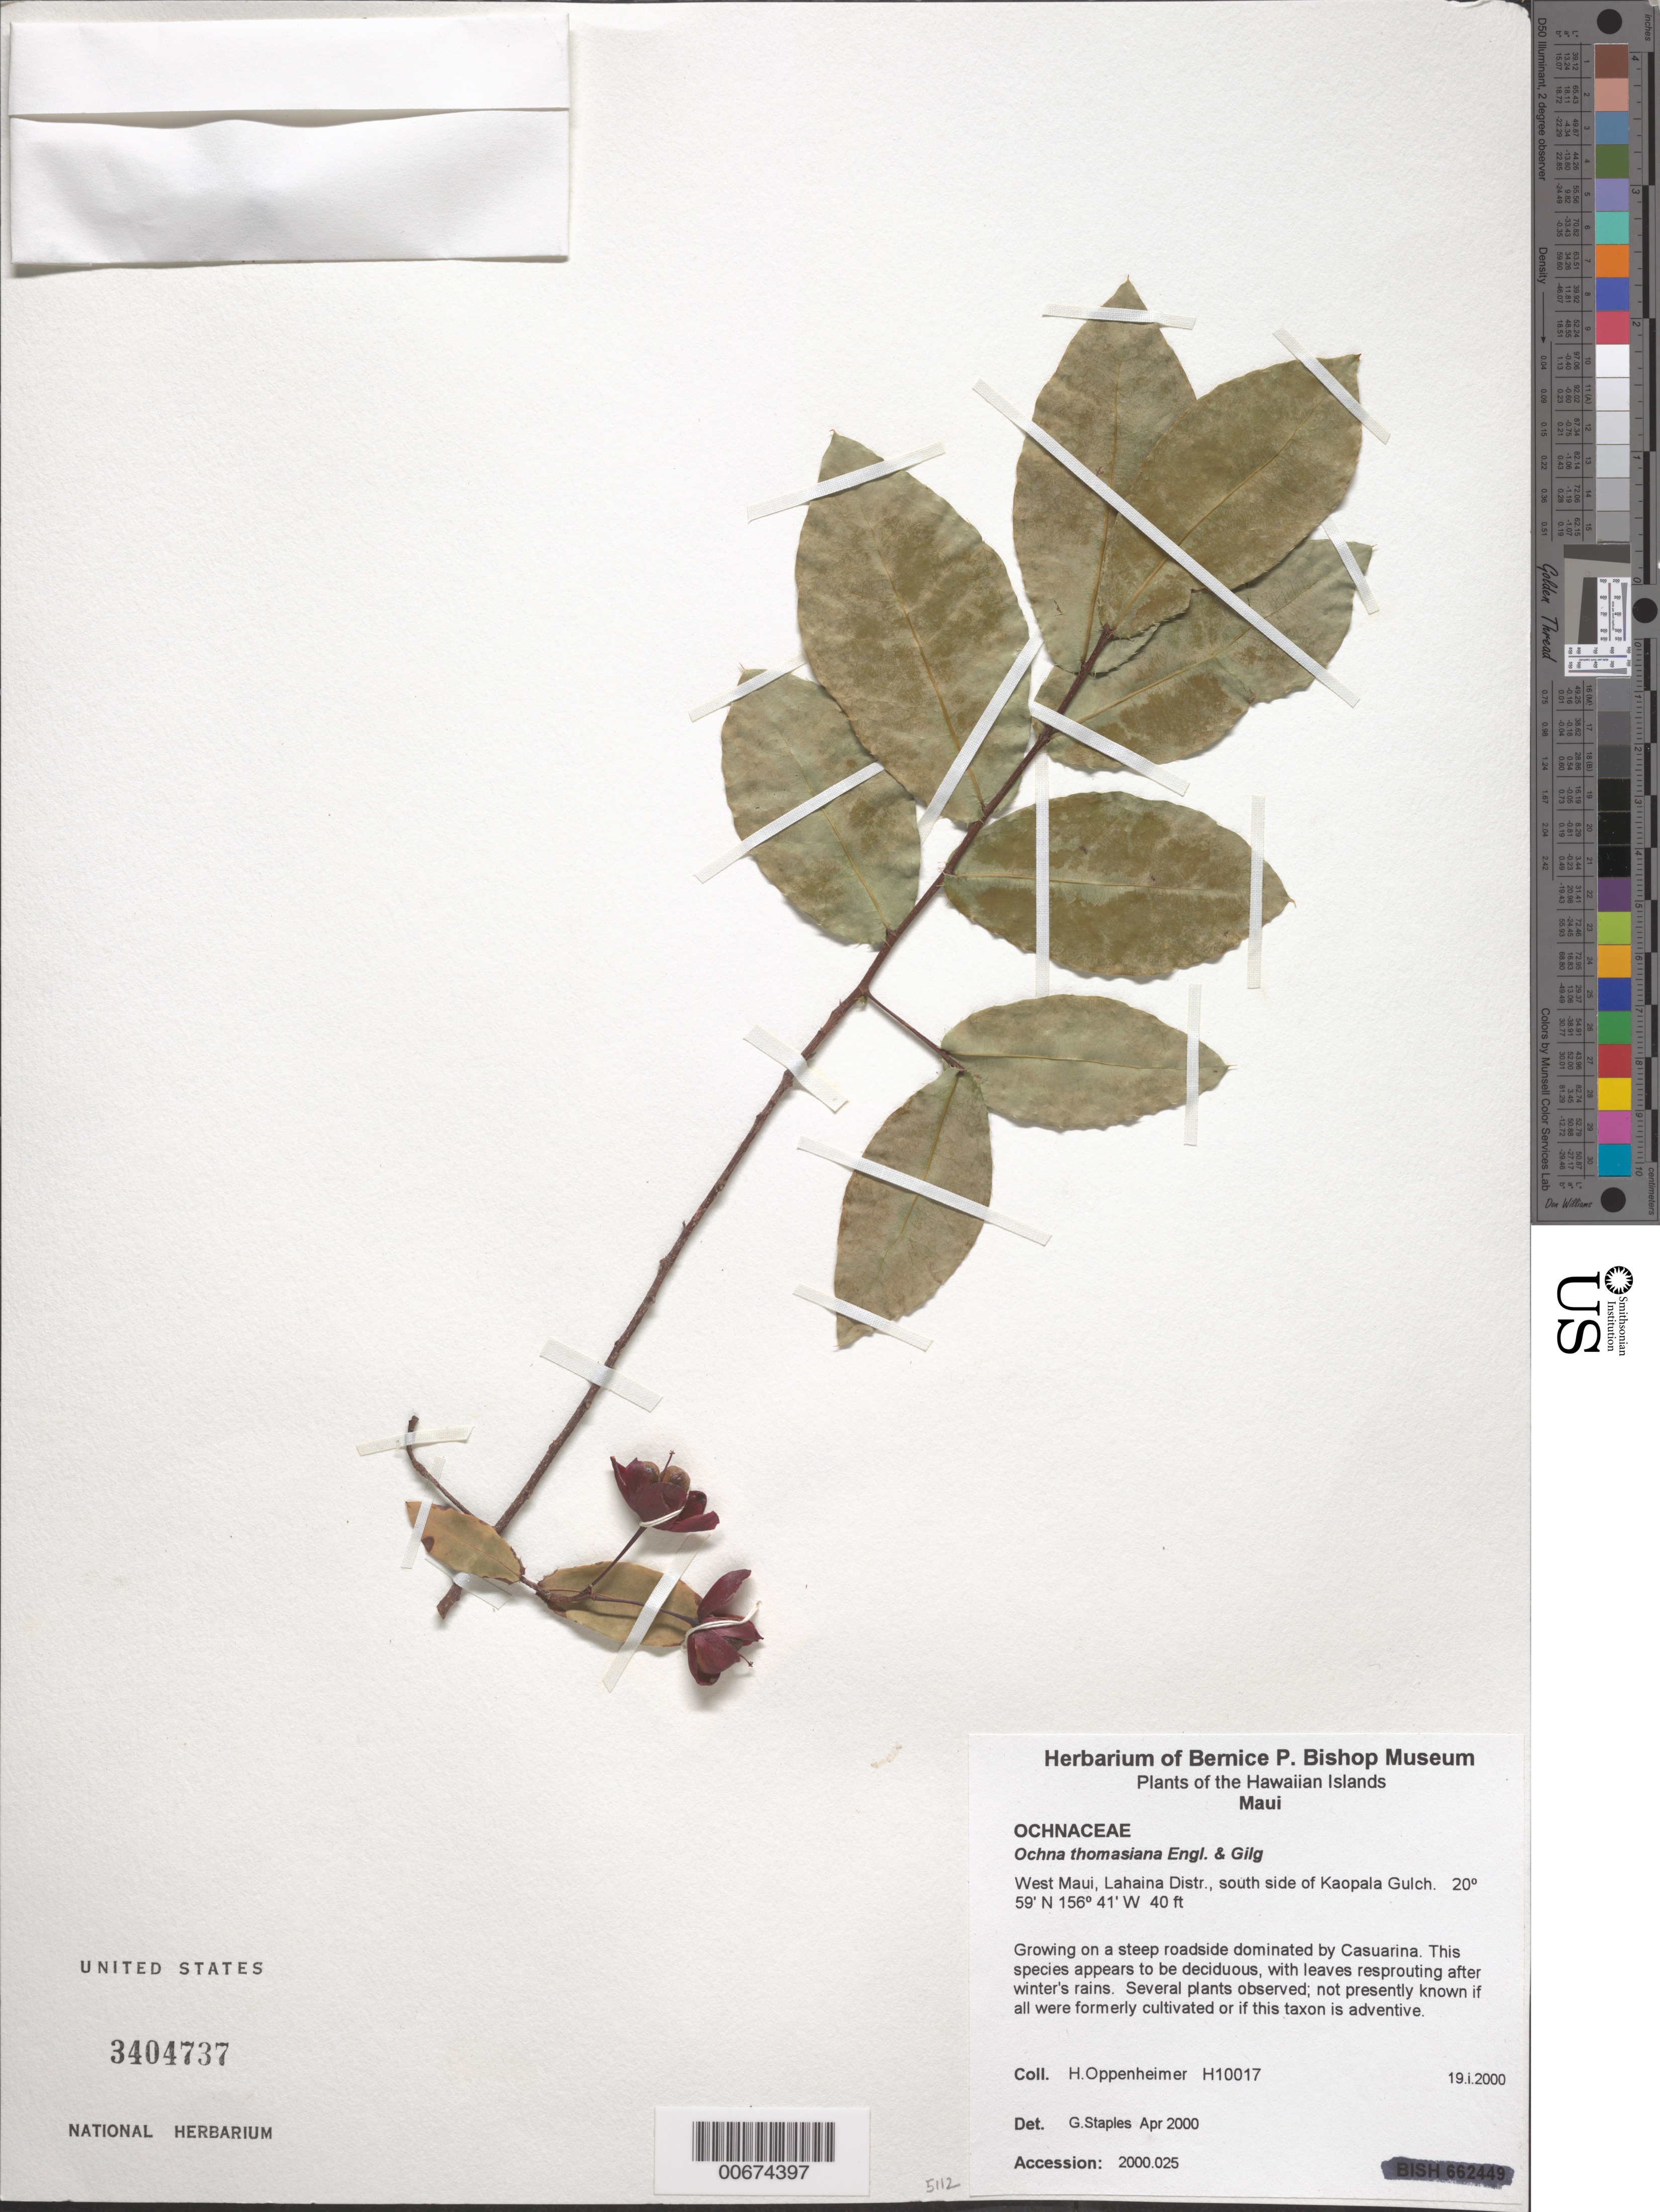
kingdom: Plantae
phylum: Tracheophyta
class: Magnoliopsida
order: Malpighiales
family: Ochnaceae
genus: Ochna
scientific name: Ochna thomasiana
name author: Engelm. & Gilg ex Gilg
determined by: Staples, G. W.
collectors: H. L. Oppenheimer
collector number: H10017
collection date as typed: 19 Jan 2000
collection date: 2000-01-19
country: United States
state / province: Hawaii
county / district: Maui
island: Maui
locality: West Maui, Lahaina Distr., south side of Kaopala Gulch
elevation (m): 12.2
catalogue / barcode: US 3404737